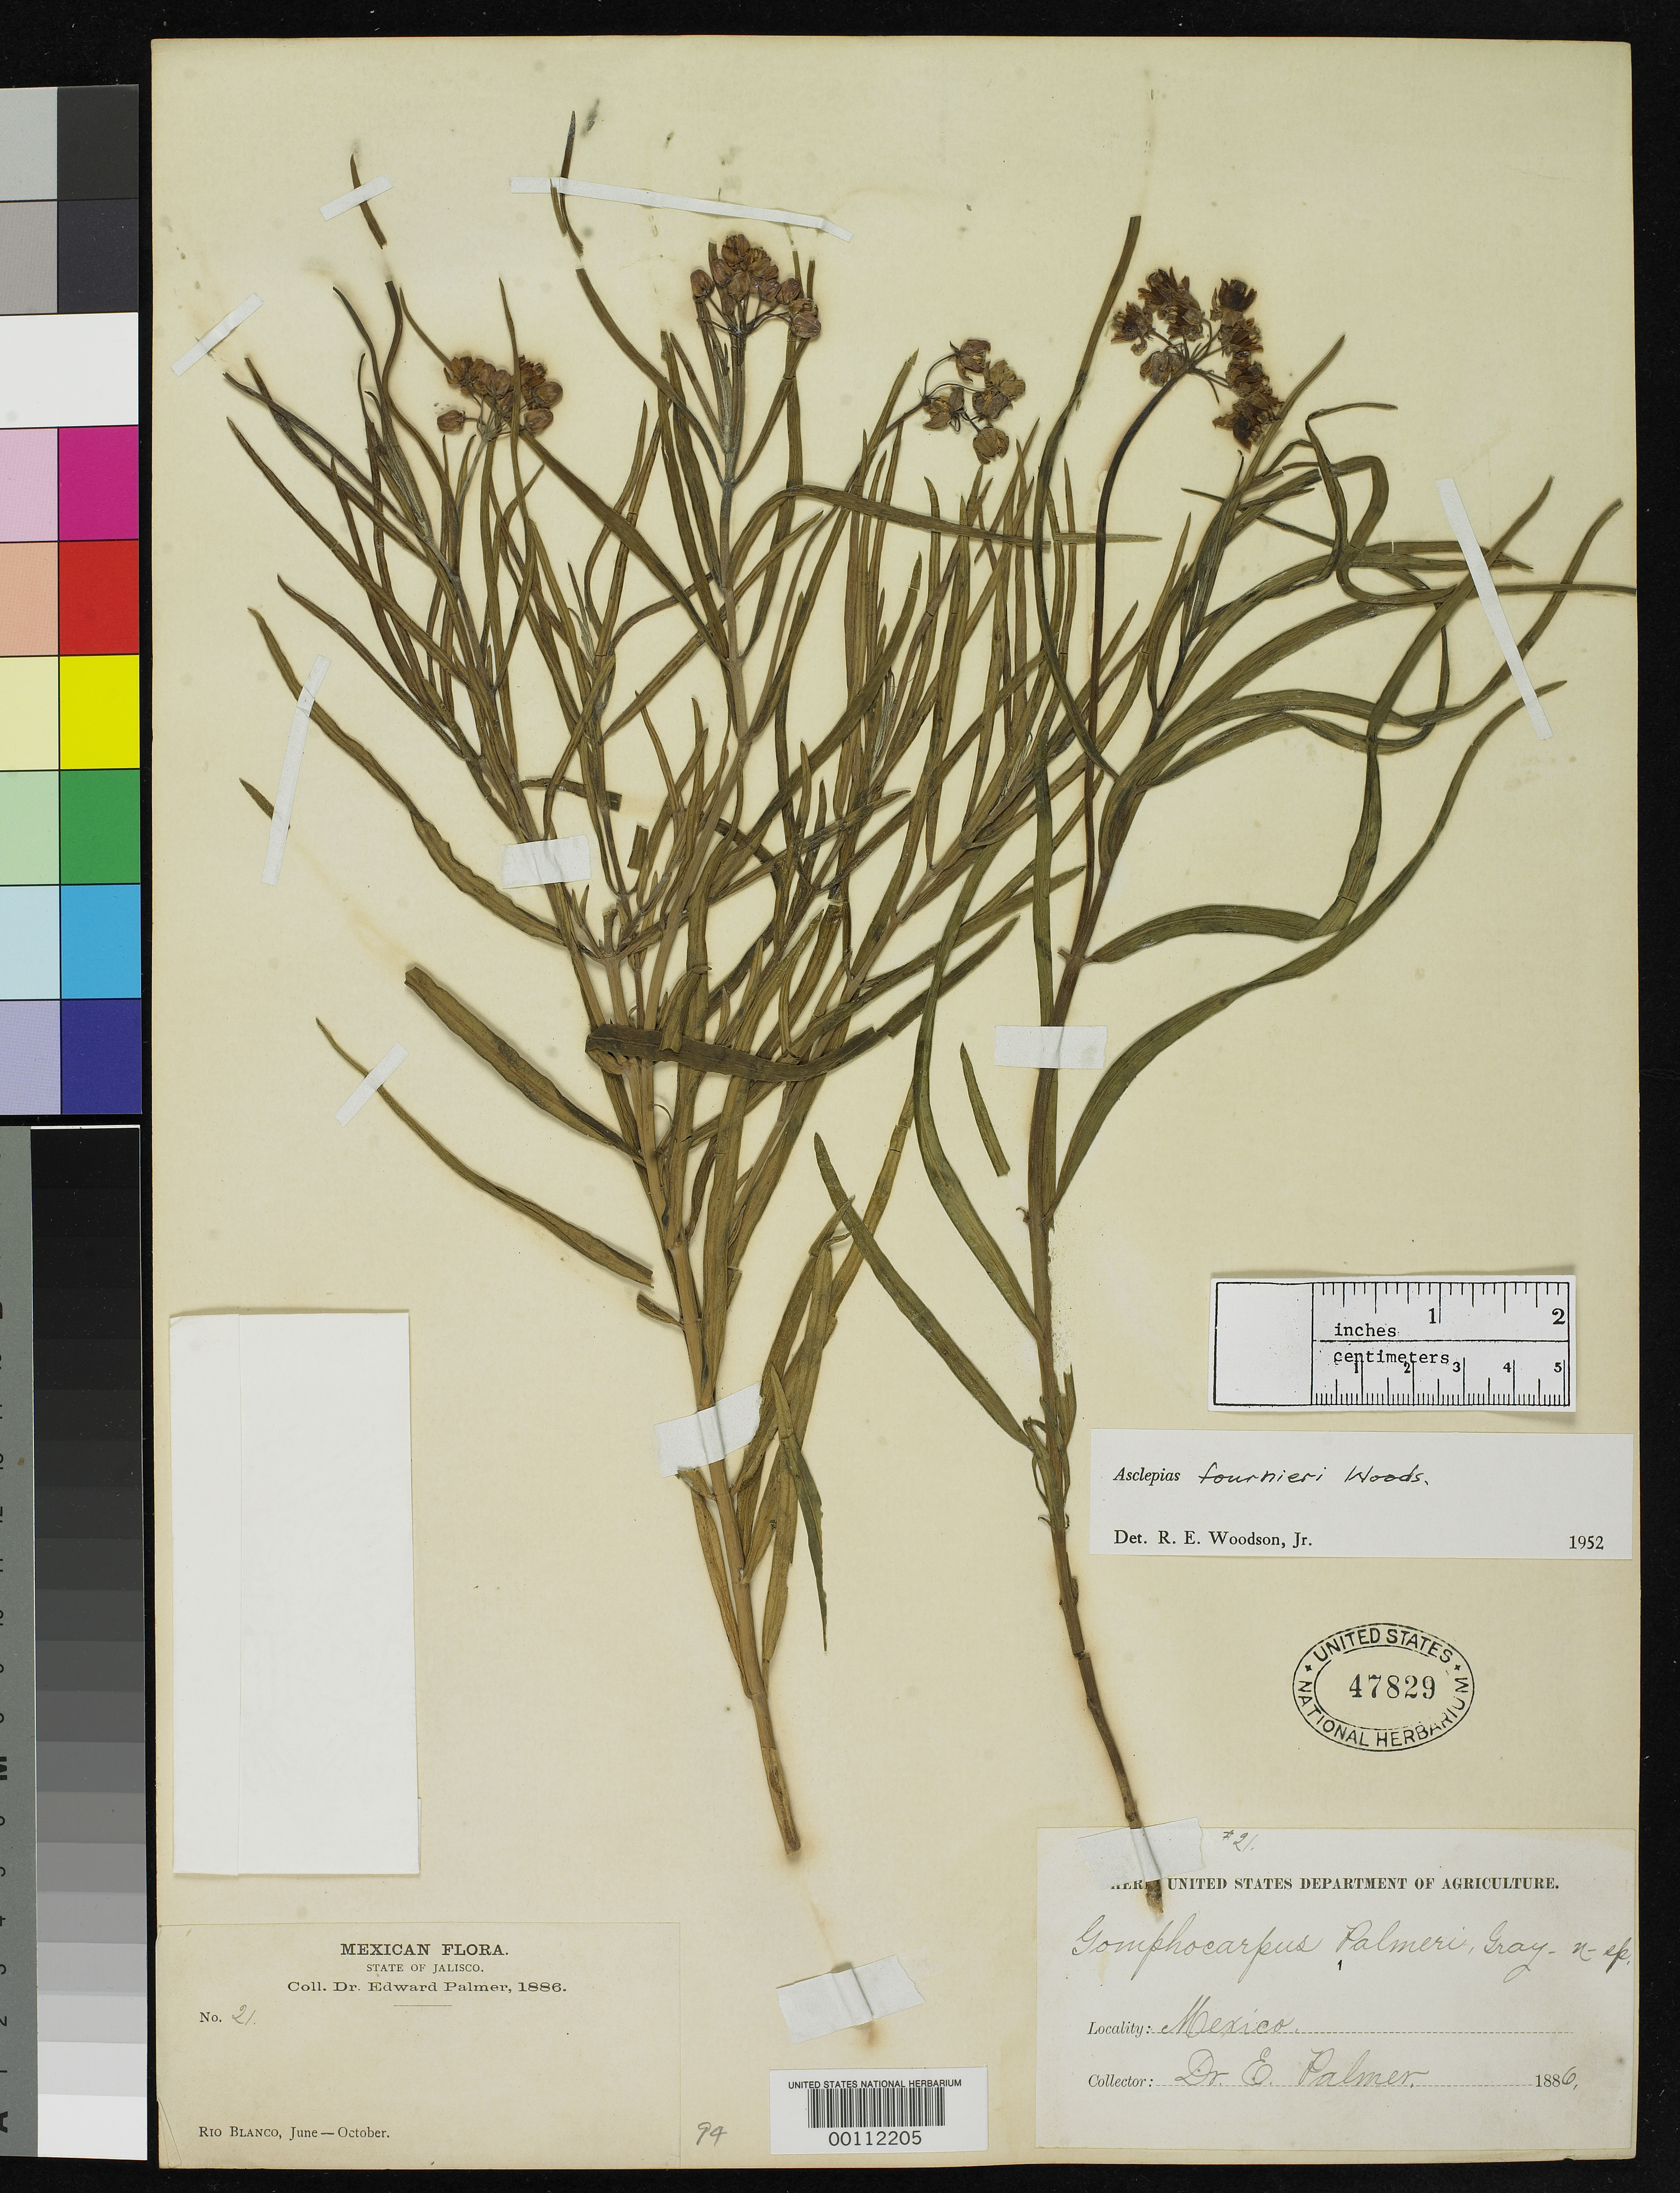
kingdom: Plantae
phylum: Tracheophyta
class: Magnoliopsida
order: Gentianales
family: Apocynaceae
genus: Gomphocarpus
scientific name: Gomphocarpus palmeri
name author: A. Gray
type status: Isotype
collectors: E. Palmer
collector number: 21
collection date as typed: Jun 1886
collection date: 1886-06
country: Mexico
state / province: Jalisco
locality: Rio Blanco.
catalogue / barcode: US 47829